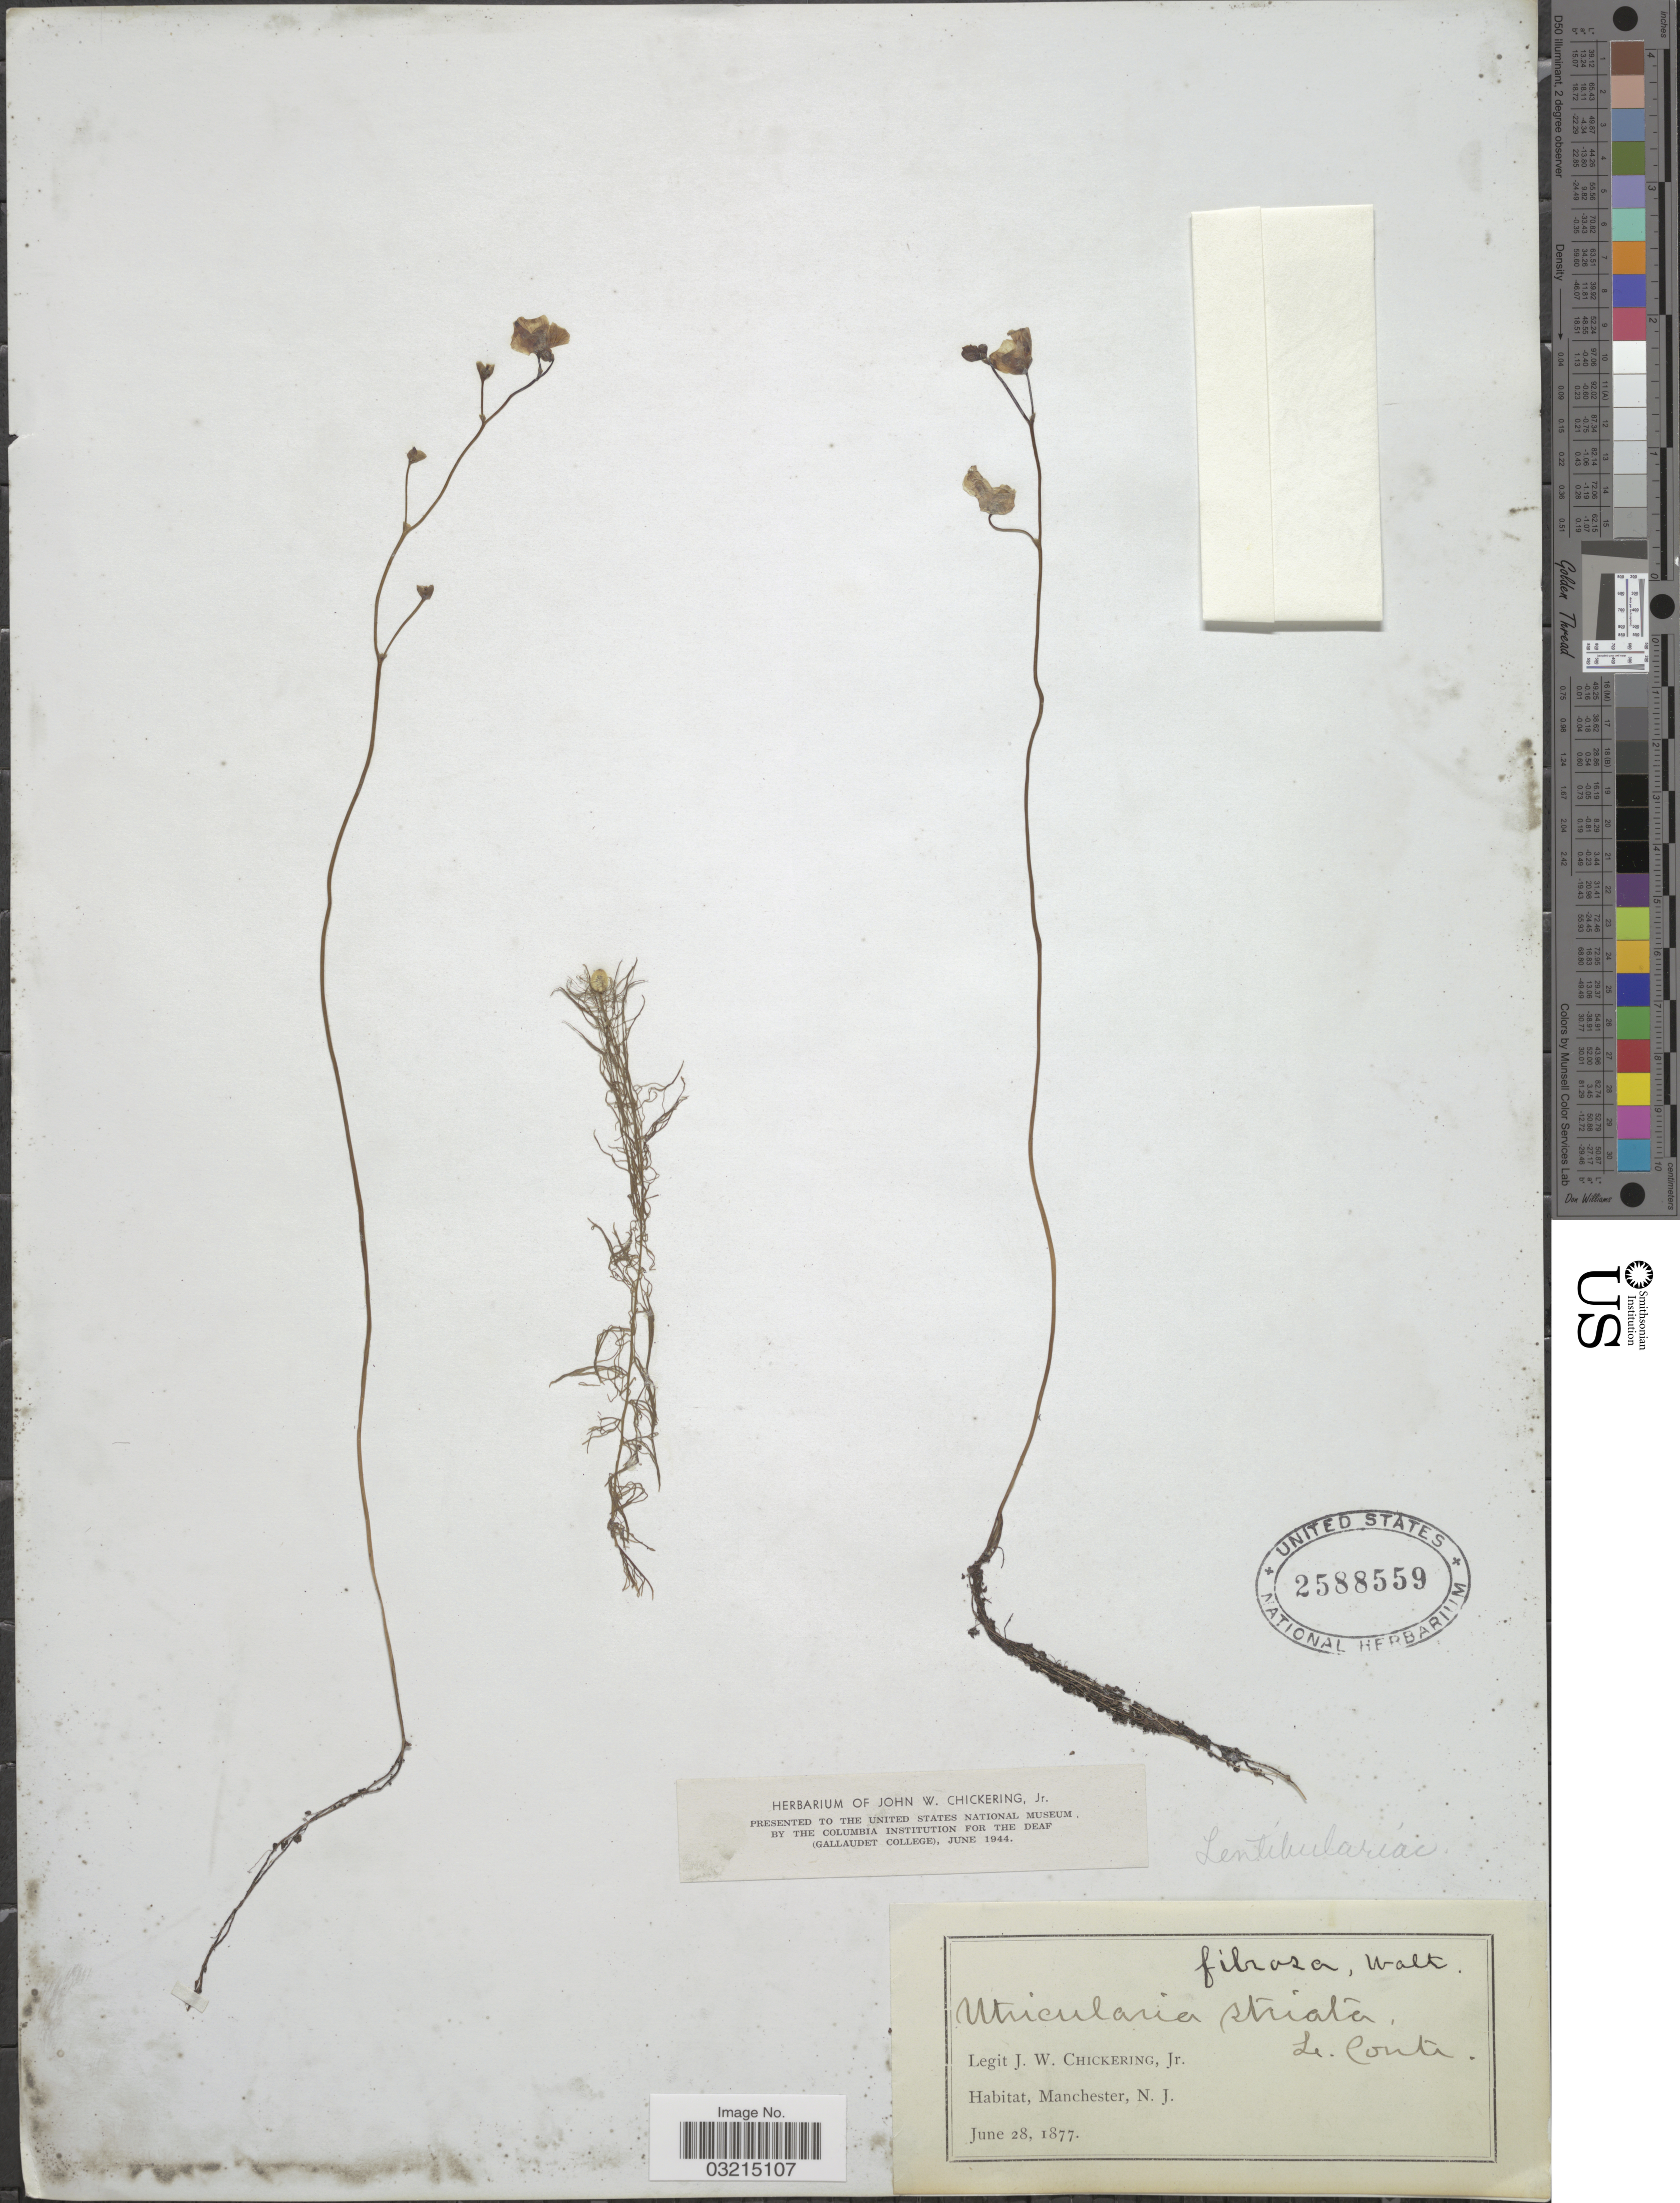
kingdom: Plantae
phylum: Tracheophyta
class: Magnoliopsida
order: Lamiales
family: Lentibulariaceae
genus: Utricularia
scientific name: Utricularia gibba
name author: L.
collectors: J. W. Chickering Jr.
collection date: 1877-06-28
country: United States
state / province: New Jersey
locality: Manchester.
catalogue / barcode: US 2588559